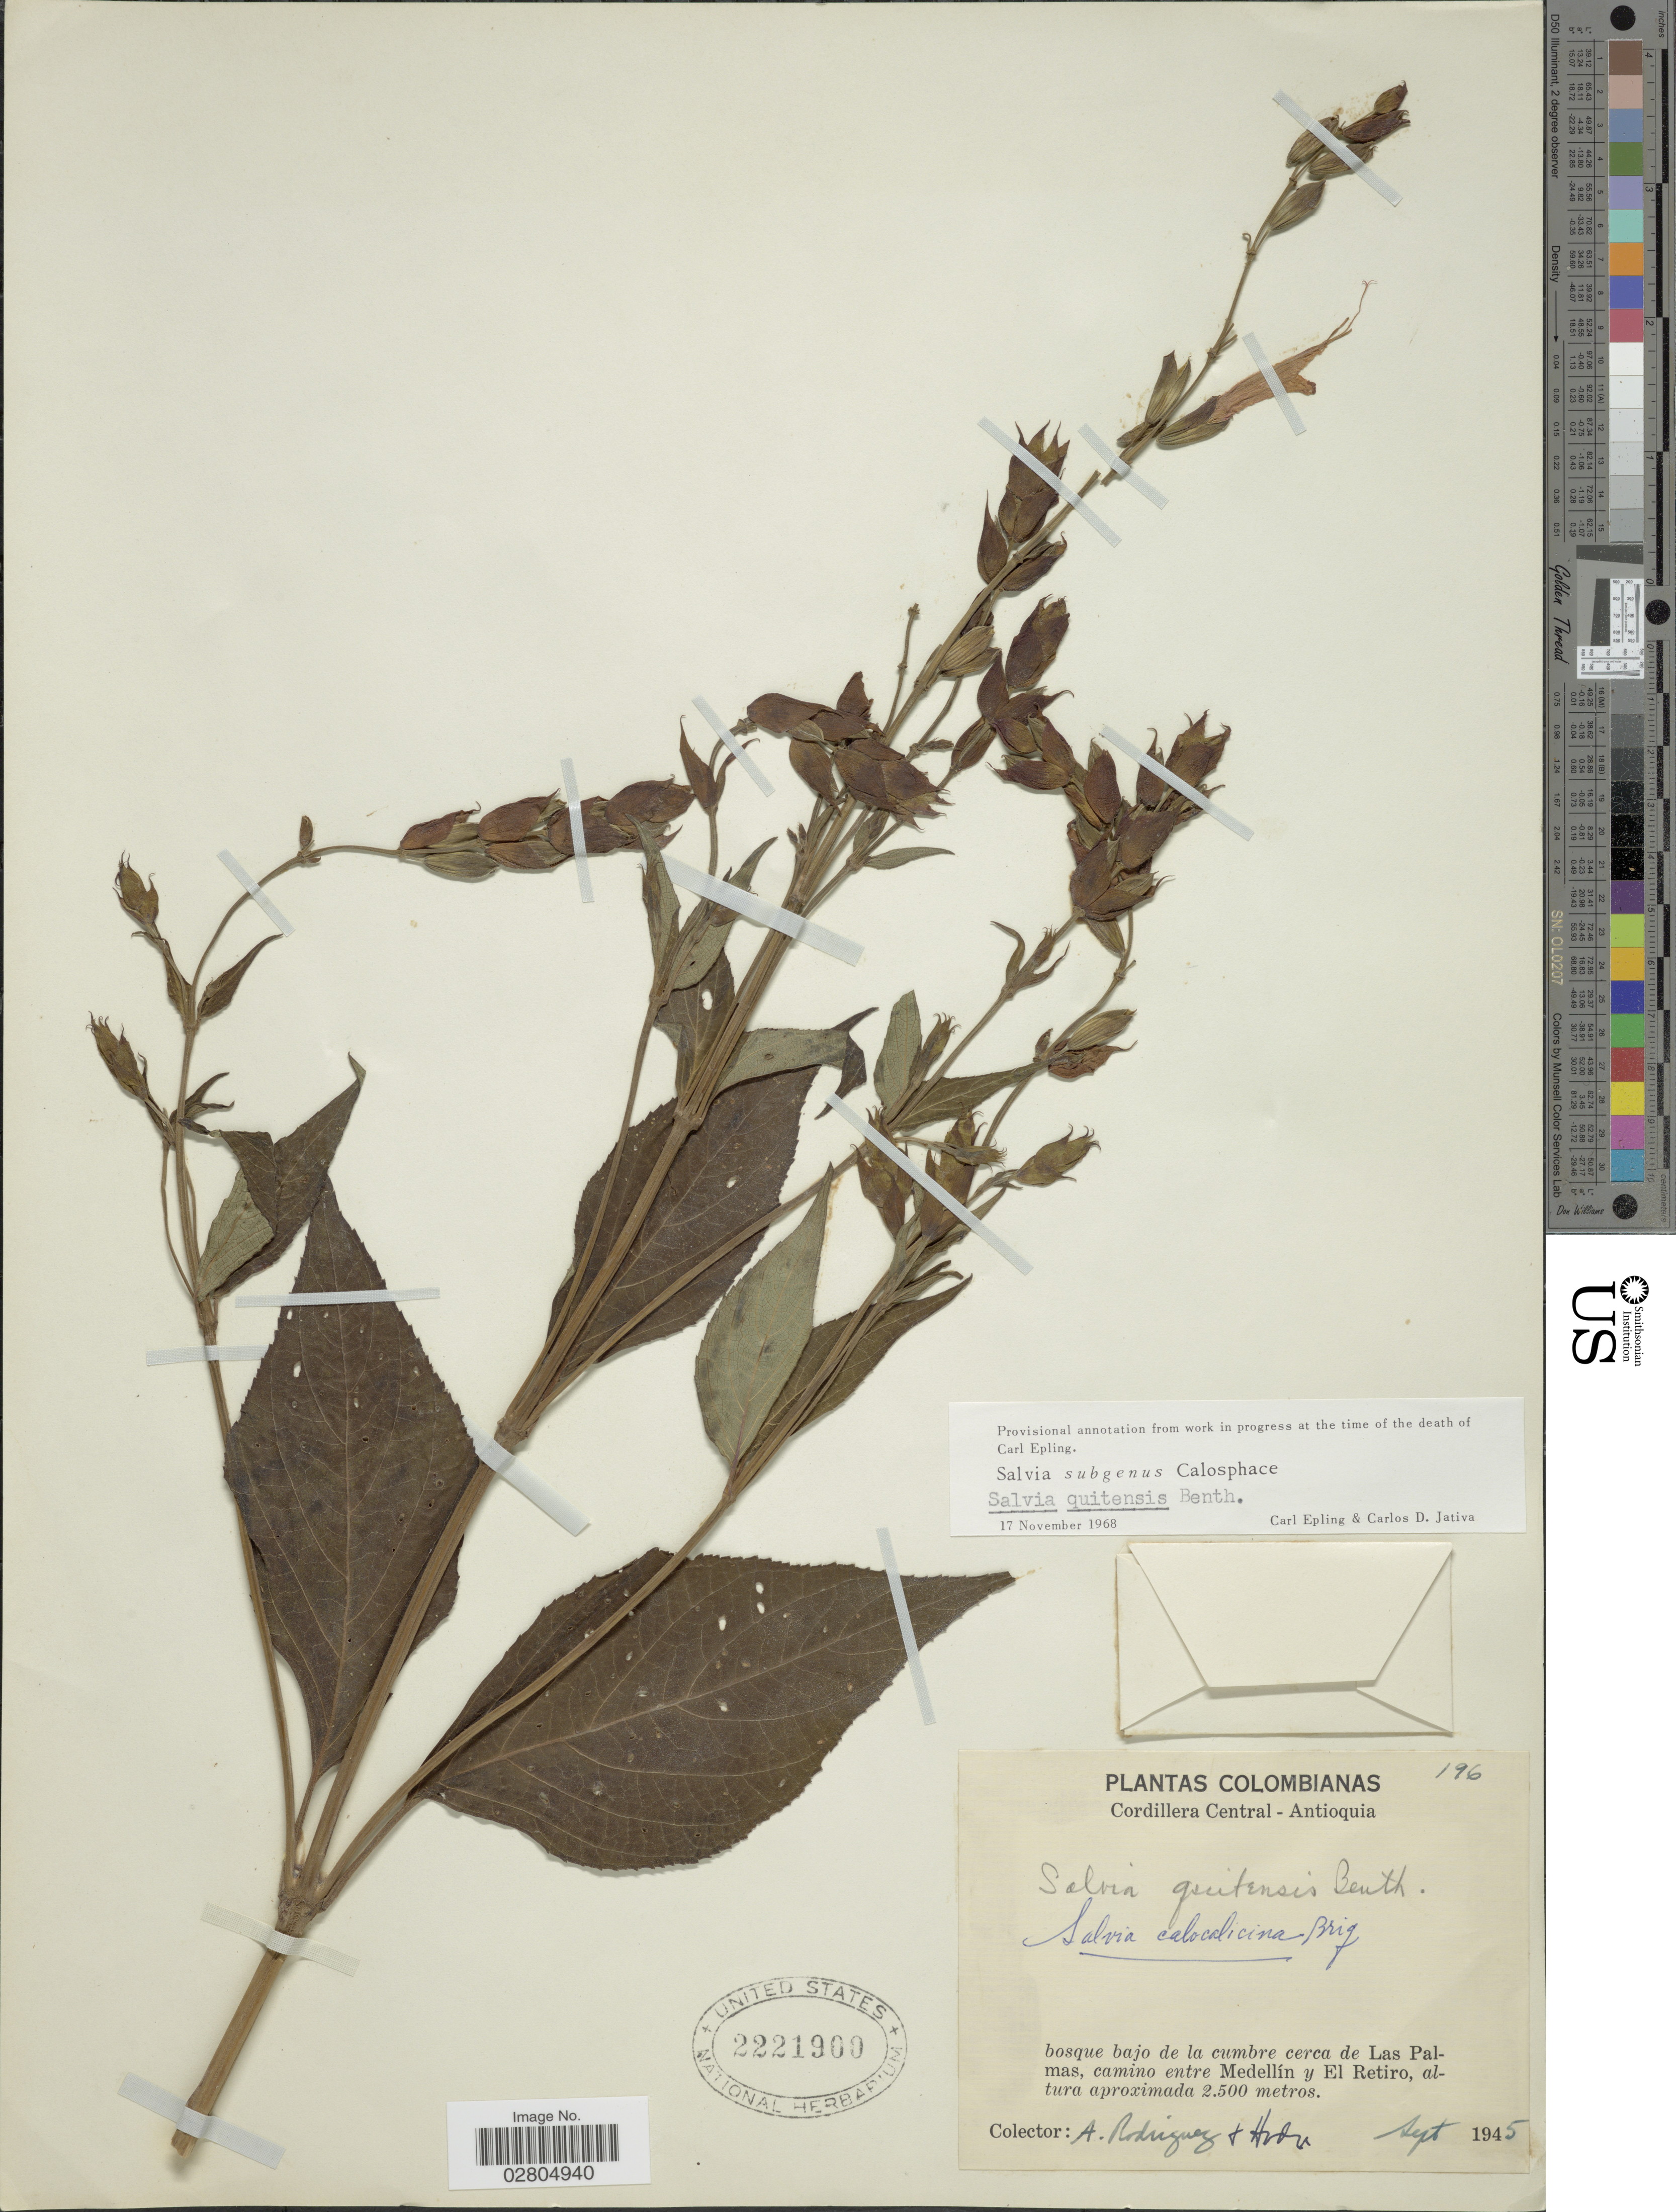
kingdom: Plantae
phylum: Tracheophyta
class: Magnoliopsida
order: Lamiales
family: Lamiaceae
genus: Salvia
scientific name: Salvia quitensis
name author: Benth.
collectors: A. Rodriguez & Hodge, --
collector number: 196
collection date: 1945-09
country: Colombia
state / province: Antioquia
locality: Cordillera Central. Bosque bajo de la cumbre cerca de Las Palmas, camino entre Medellín y El Retiro.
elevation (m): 2500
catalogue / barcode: US 2221900